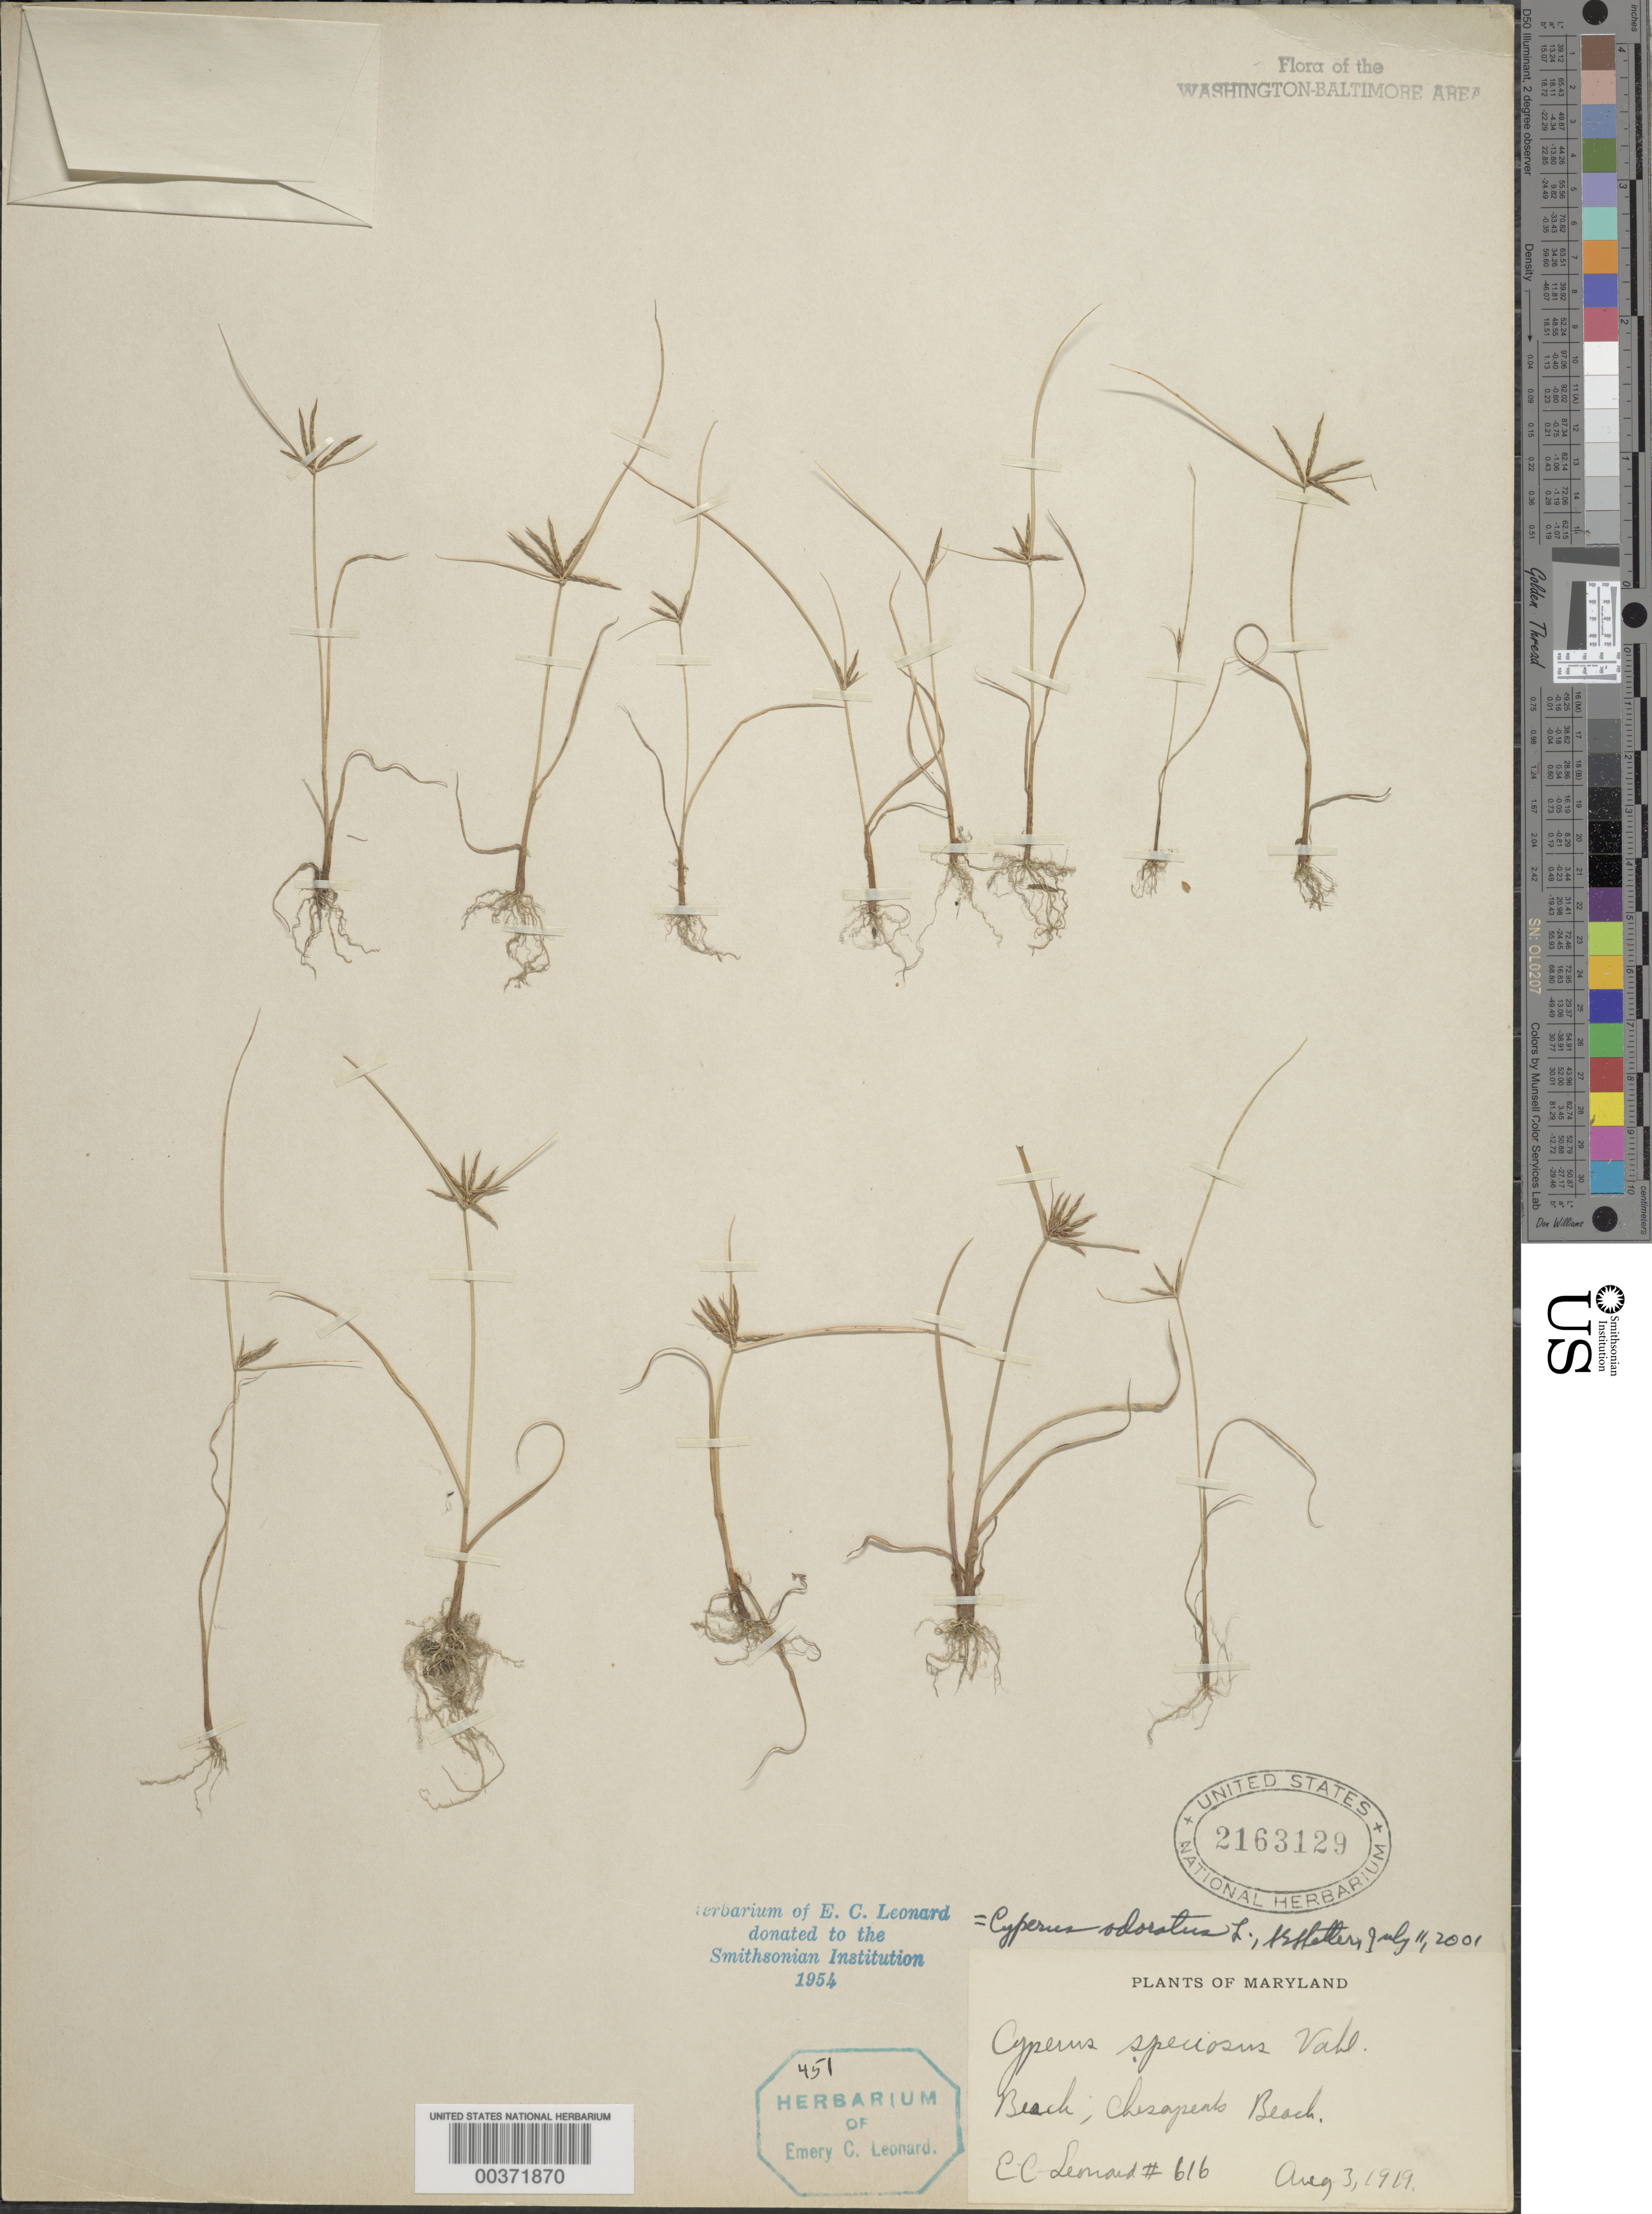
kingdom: Plantae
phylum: Tracheophyta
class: Liliopsida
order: Poales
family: Cyperaceae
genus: Cyperus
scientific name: Cyperus odoratus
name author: L.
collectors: E. C. Leonard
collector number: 616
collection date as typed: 03 Aug 1919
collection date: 1919-08-03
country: United States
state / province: Maryland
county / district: Calvert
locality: Chesapeake Beach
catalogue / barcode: US 2163129